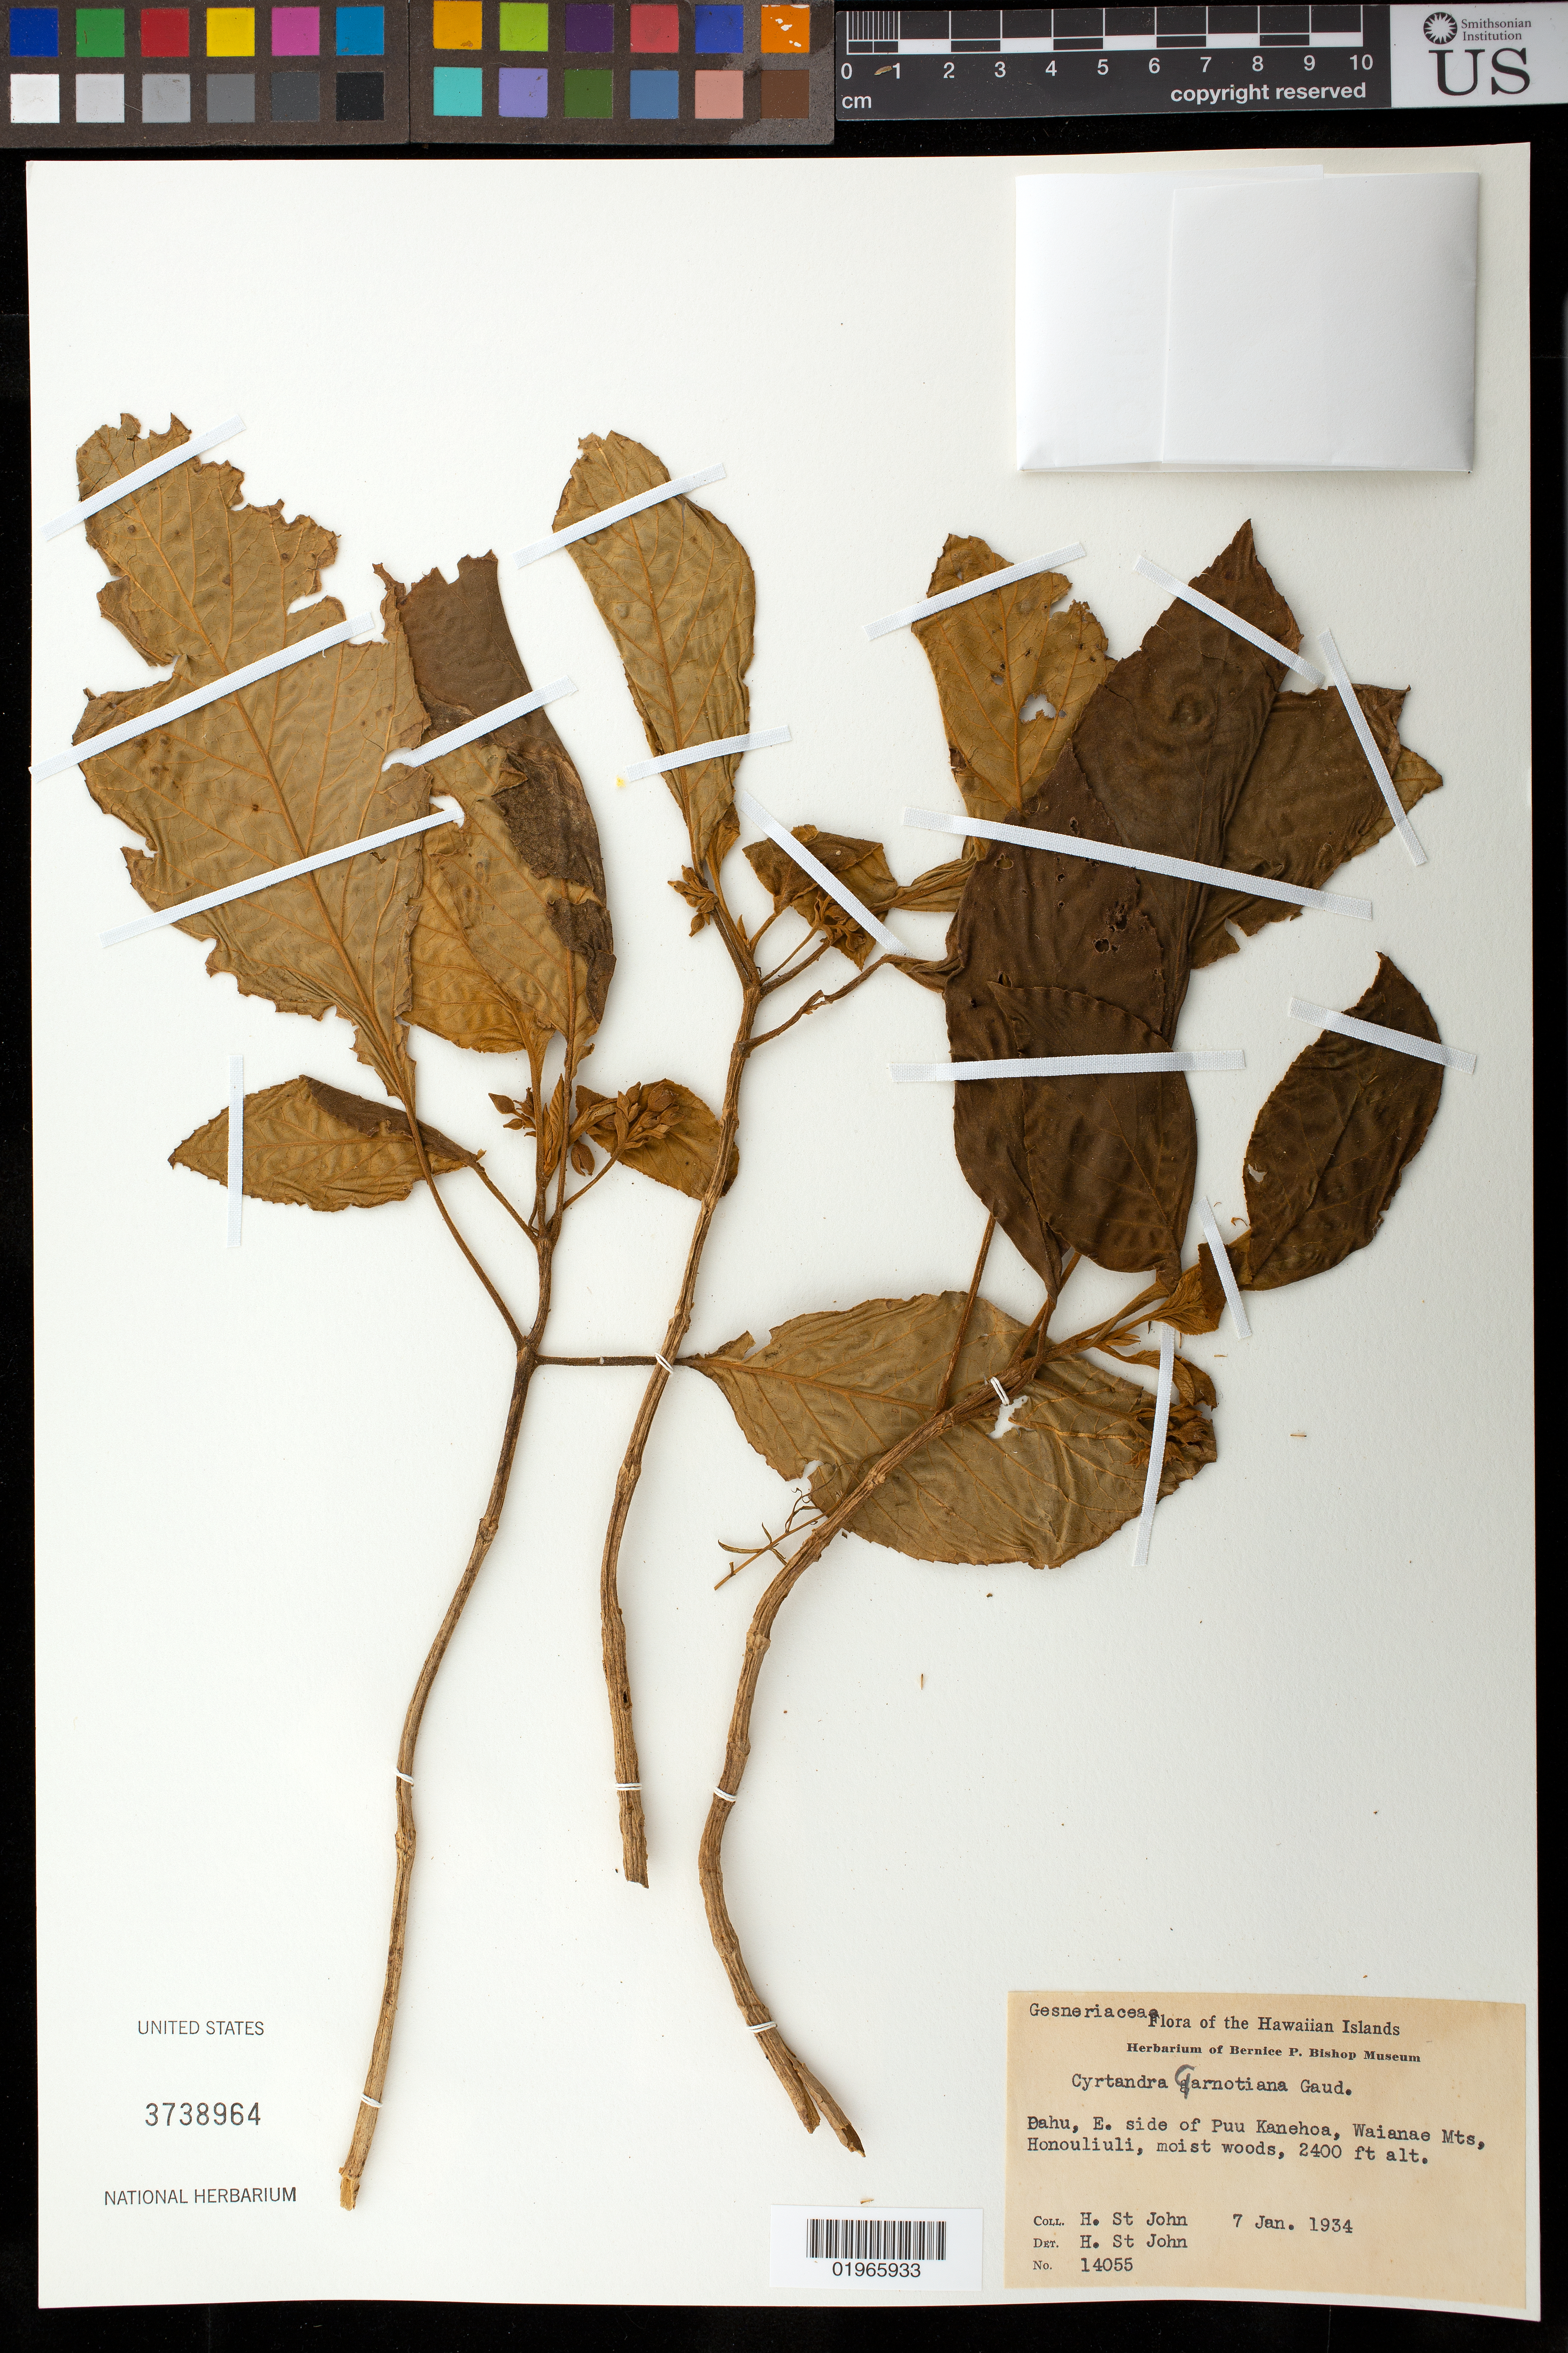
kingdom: Plantae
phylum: Tracheophyta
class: Magnoliopsida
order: Lamiales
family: Gesneriaceae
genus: Cyrtandra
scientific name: Cyrtandra garnotiana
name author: Gaudich.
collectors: H. St. John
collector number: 14055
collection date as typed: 7 Jan 1934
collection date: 1934-01-07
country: United States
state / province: Hawaii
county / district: Honolulu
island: Oahu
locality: Puu Kamehoa, E ridge, Waianae Mts., Honouliuli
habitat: Moist woods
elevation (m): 732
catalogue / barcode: US 3738964